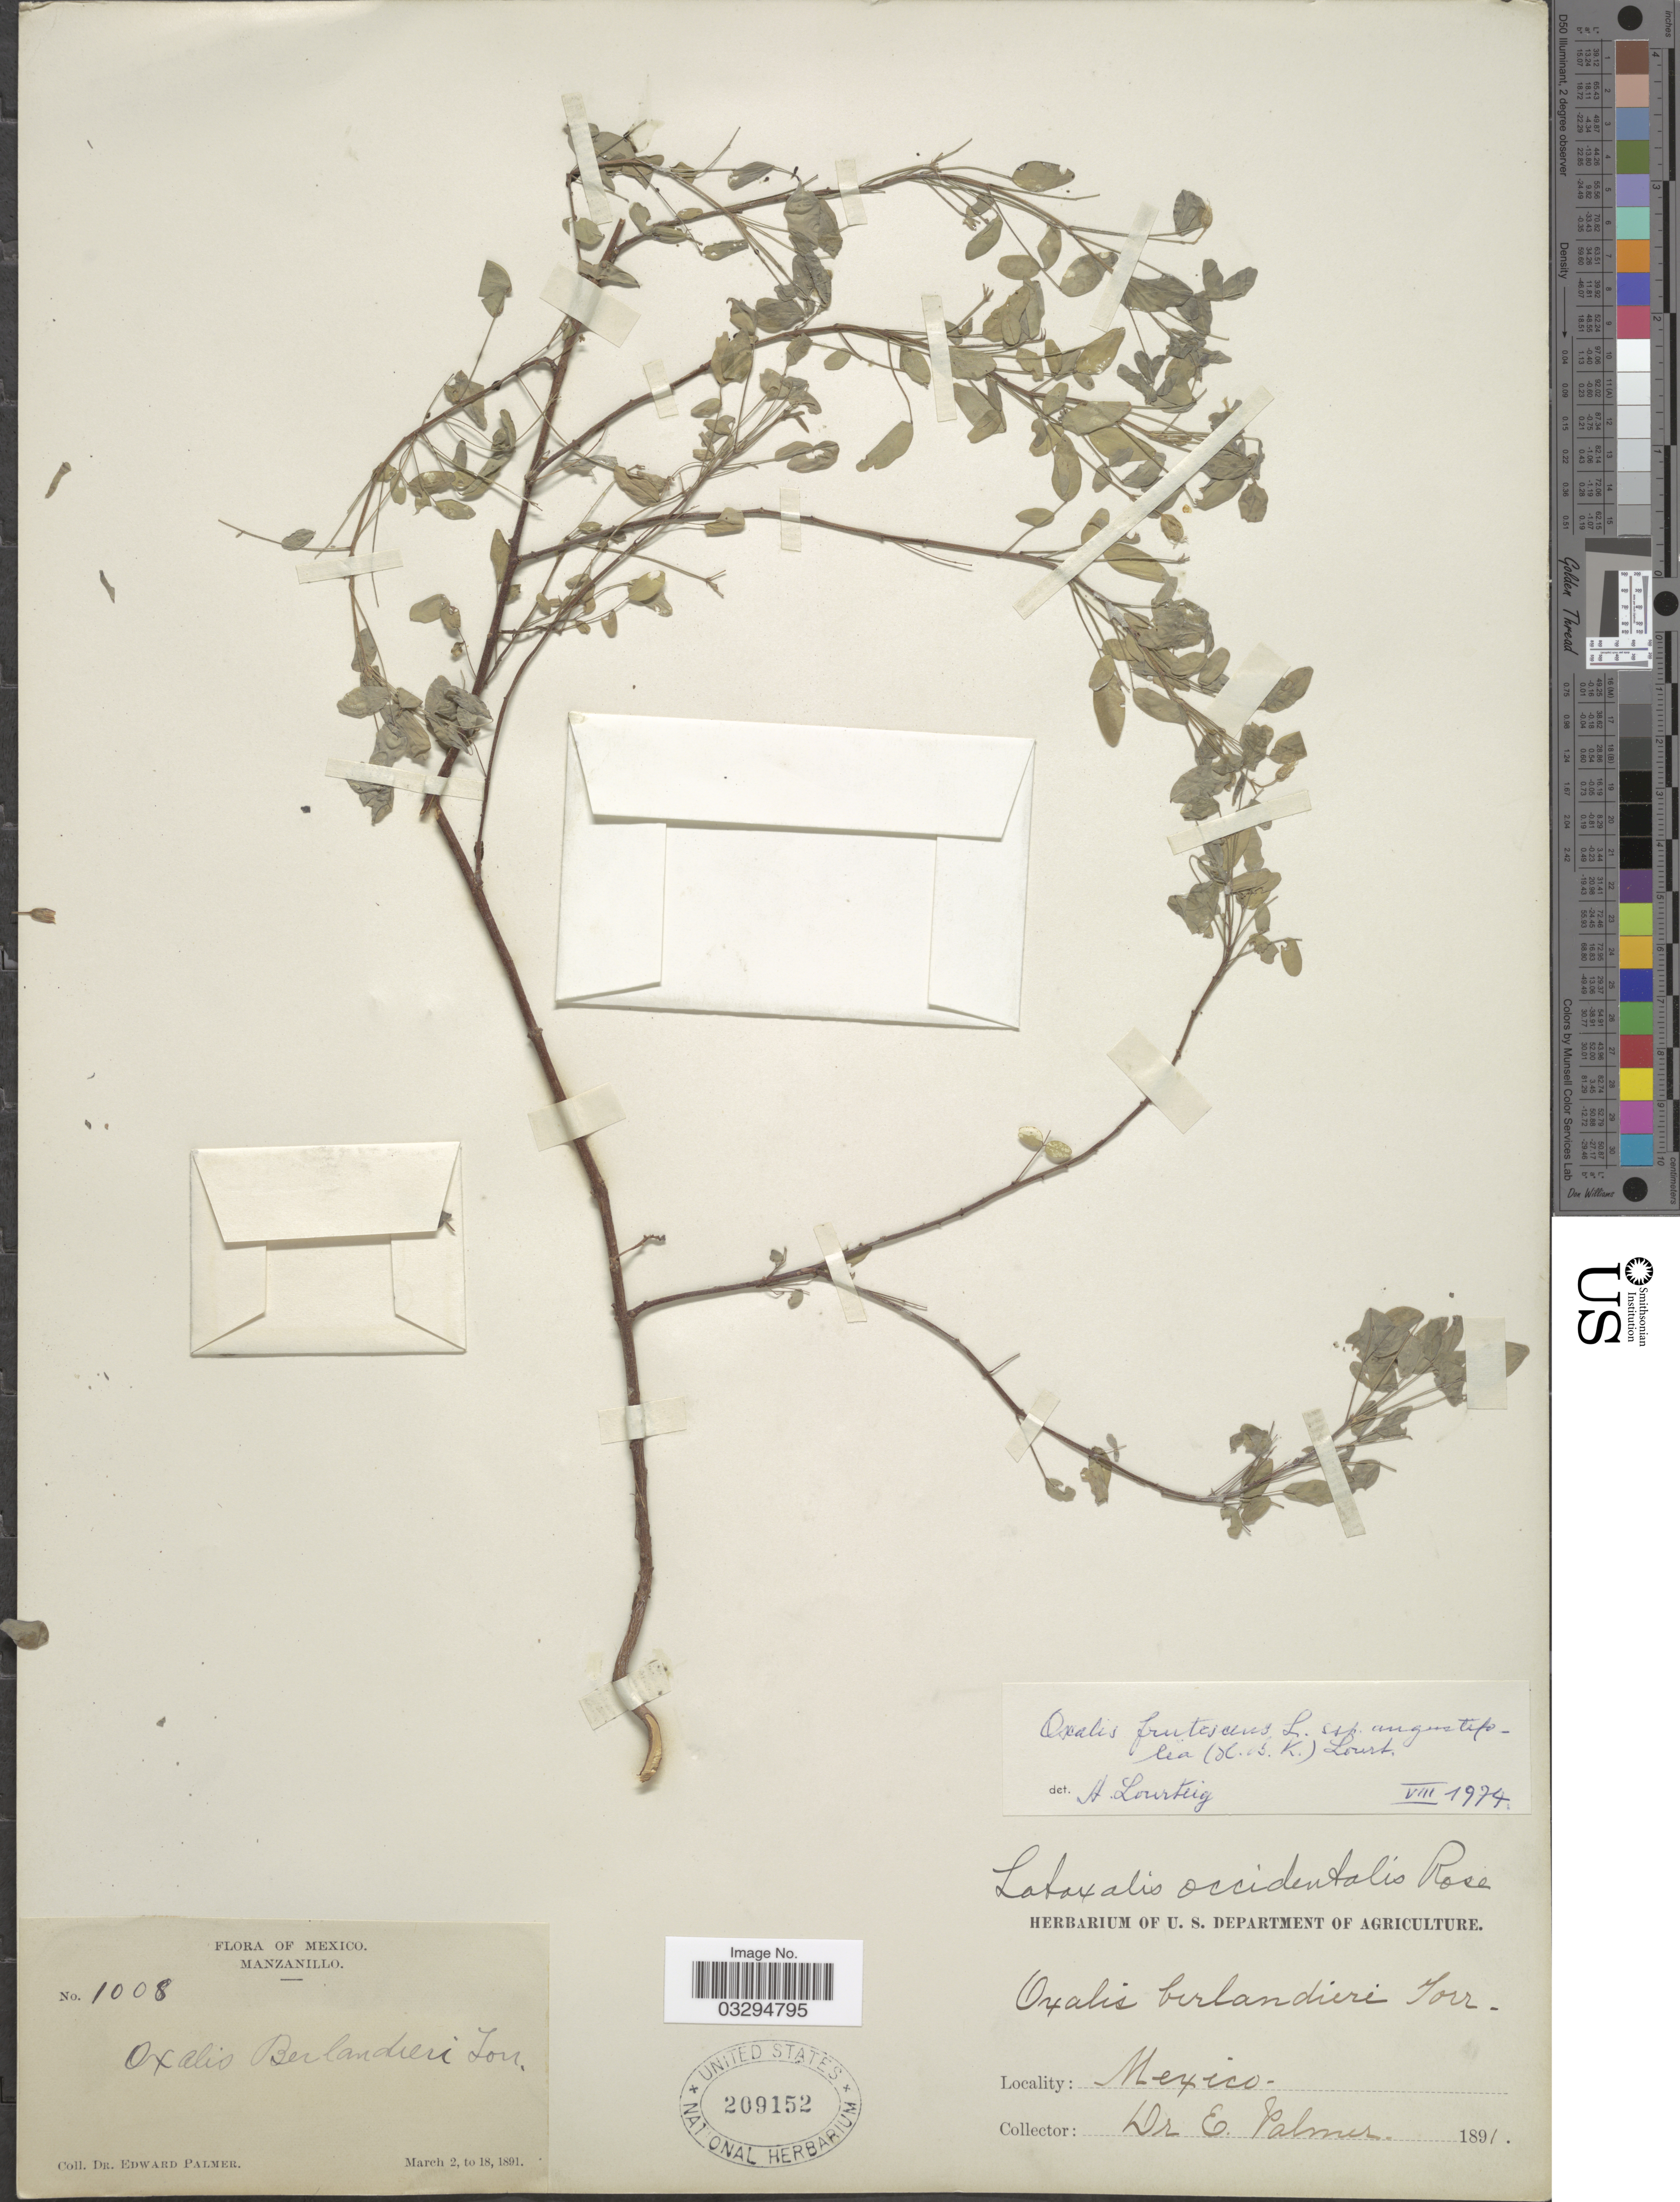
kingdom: Plantae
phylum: Tracheophyta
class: Magnoliopsida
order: Oxalidales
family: Oxalidaceae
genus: Oxalis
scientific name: Oxalis frutescens subsp. angustifolia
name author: (Kunth) Lourteig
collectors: E. Palmer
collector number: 1008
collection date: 1891-03-02/1891-03-18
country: Mexico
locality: Manzanillo.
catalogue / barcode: US 209152